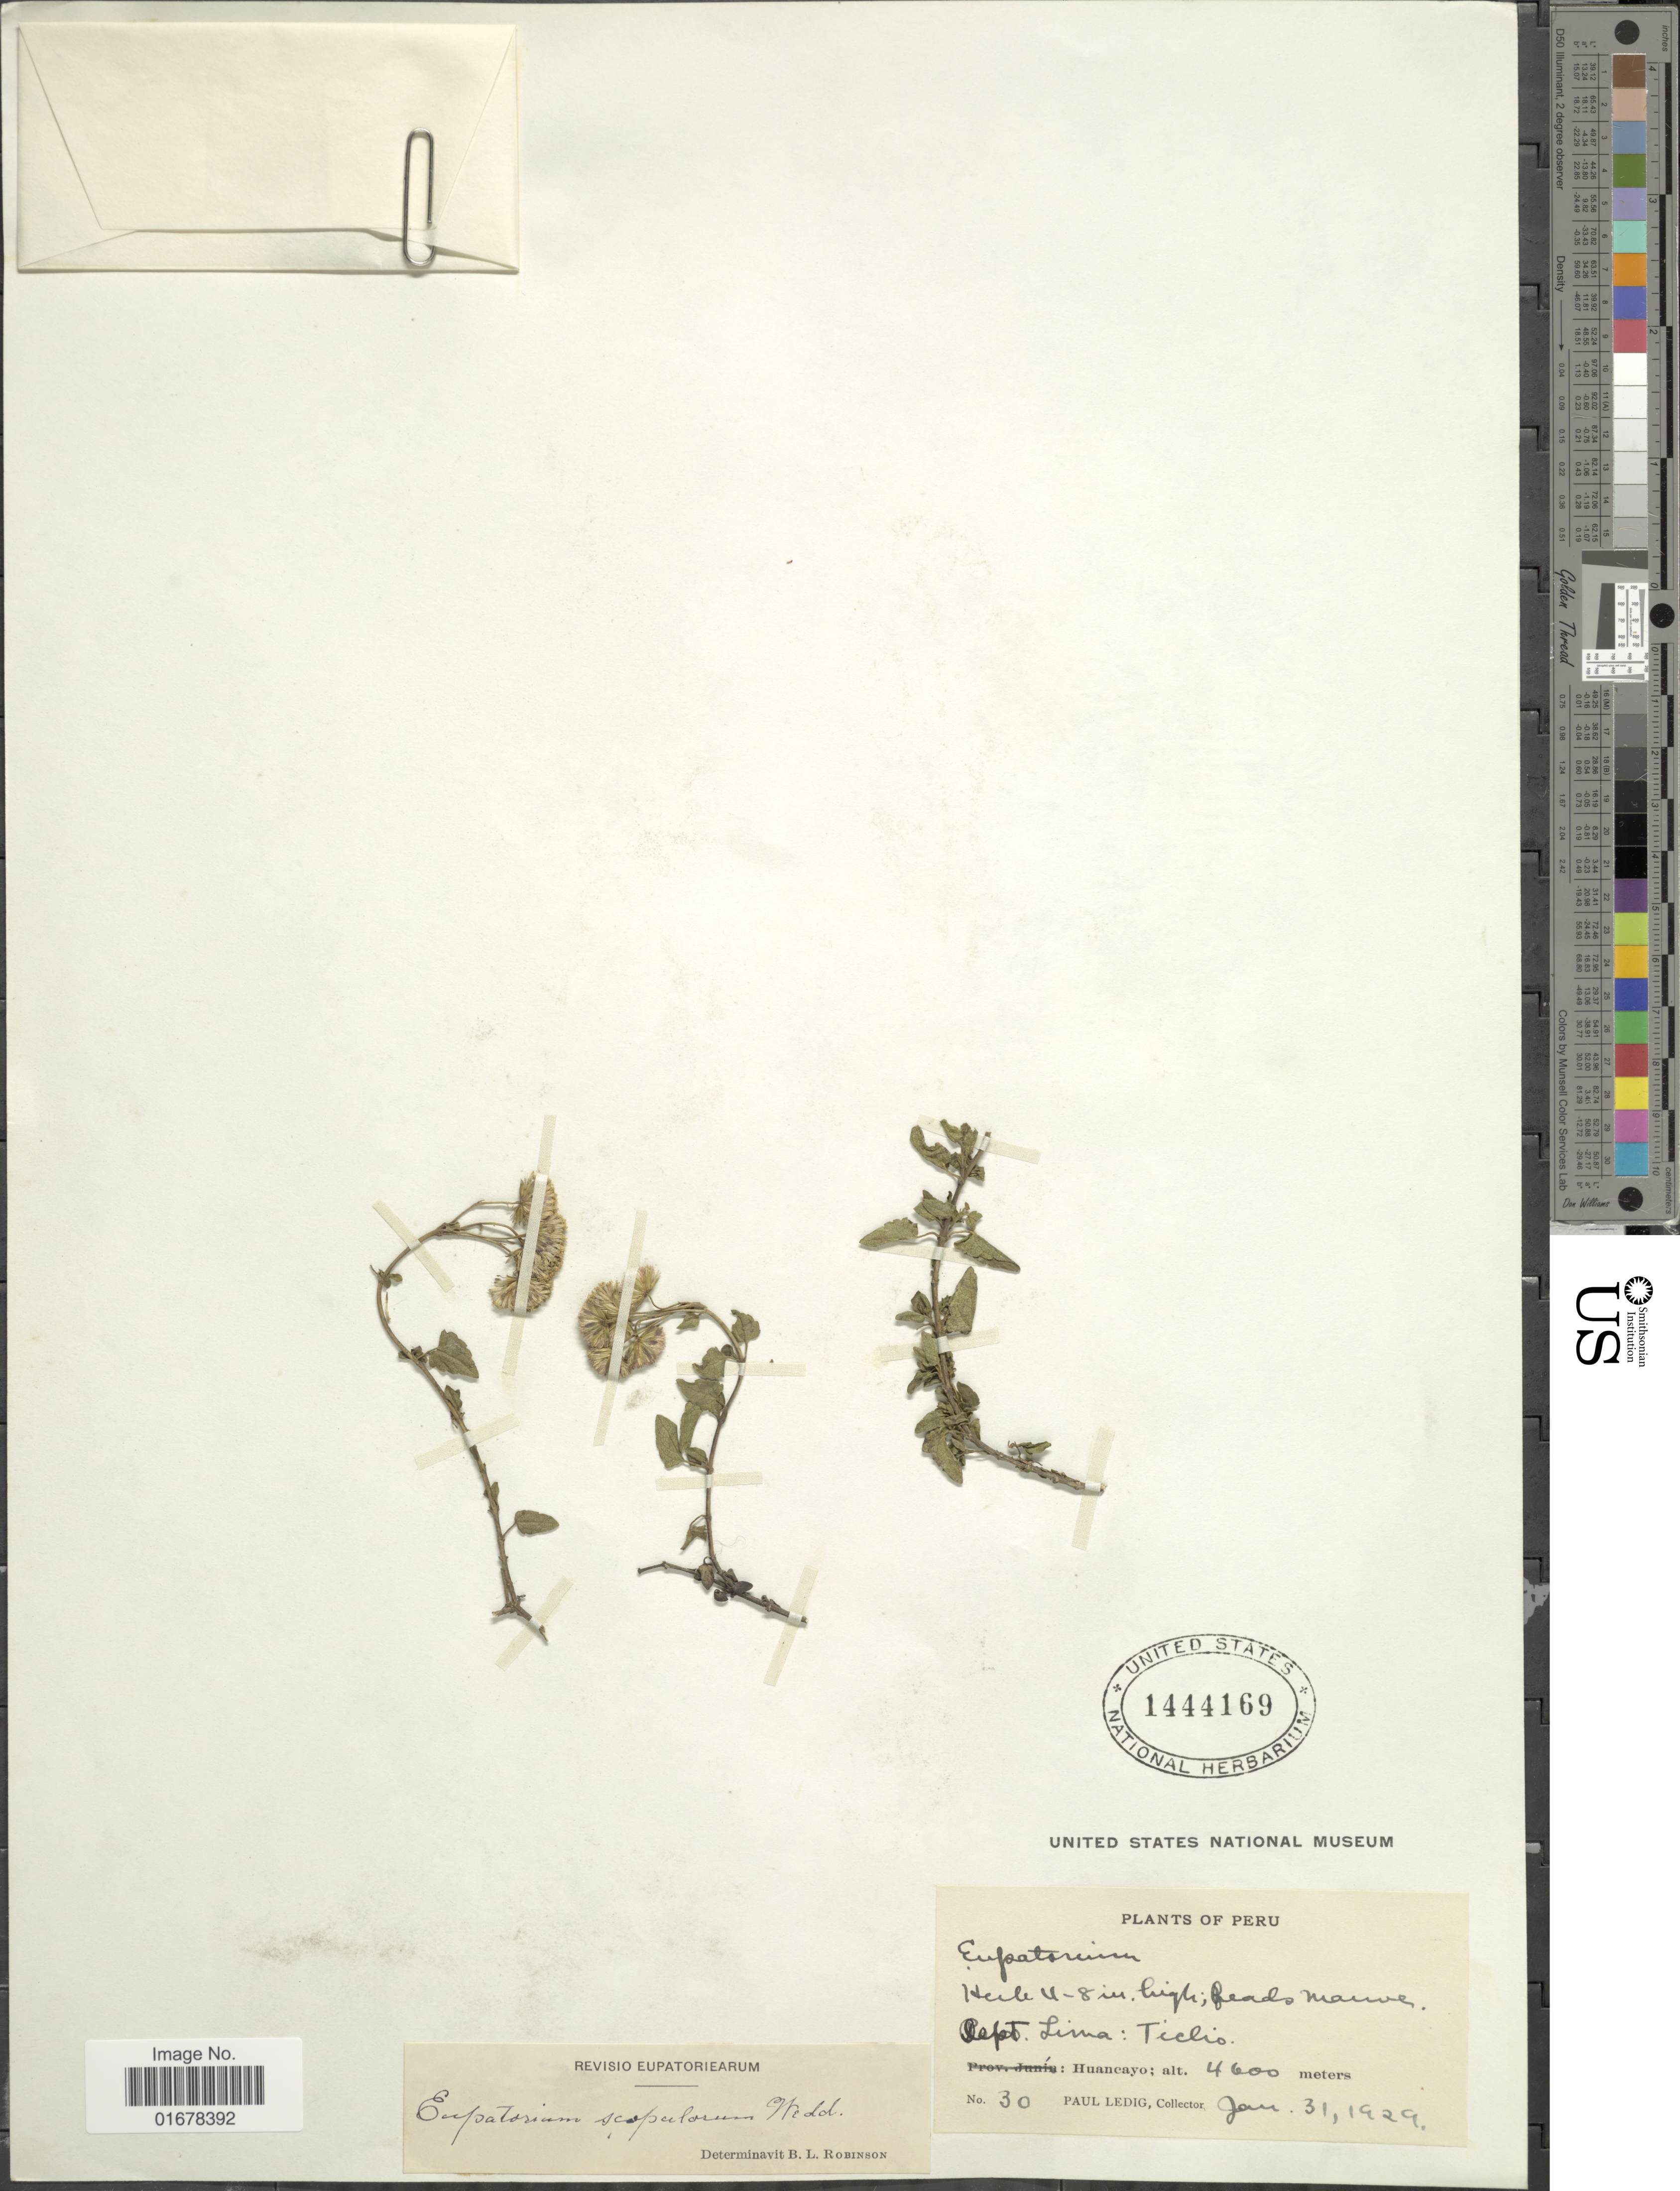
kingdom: Plantae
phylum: Tracheophyta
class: Magnoliopsida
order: Asterales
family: Asteraceae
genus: Ageratina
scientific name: Ageratina scopulorum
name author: (Wedd.) R.M. King & H. Rob.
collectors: P. Ledig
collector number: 30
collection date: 1929-01-31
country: Peru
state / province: Lima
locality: Dept. Lima: Ticlio, Huancayo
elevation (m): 4600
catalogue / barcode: US 1444169